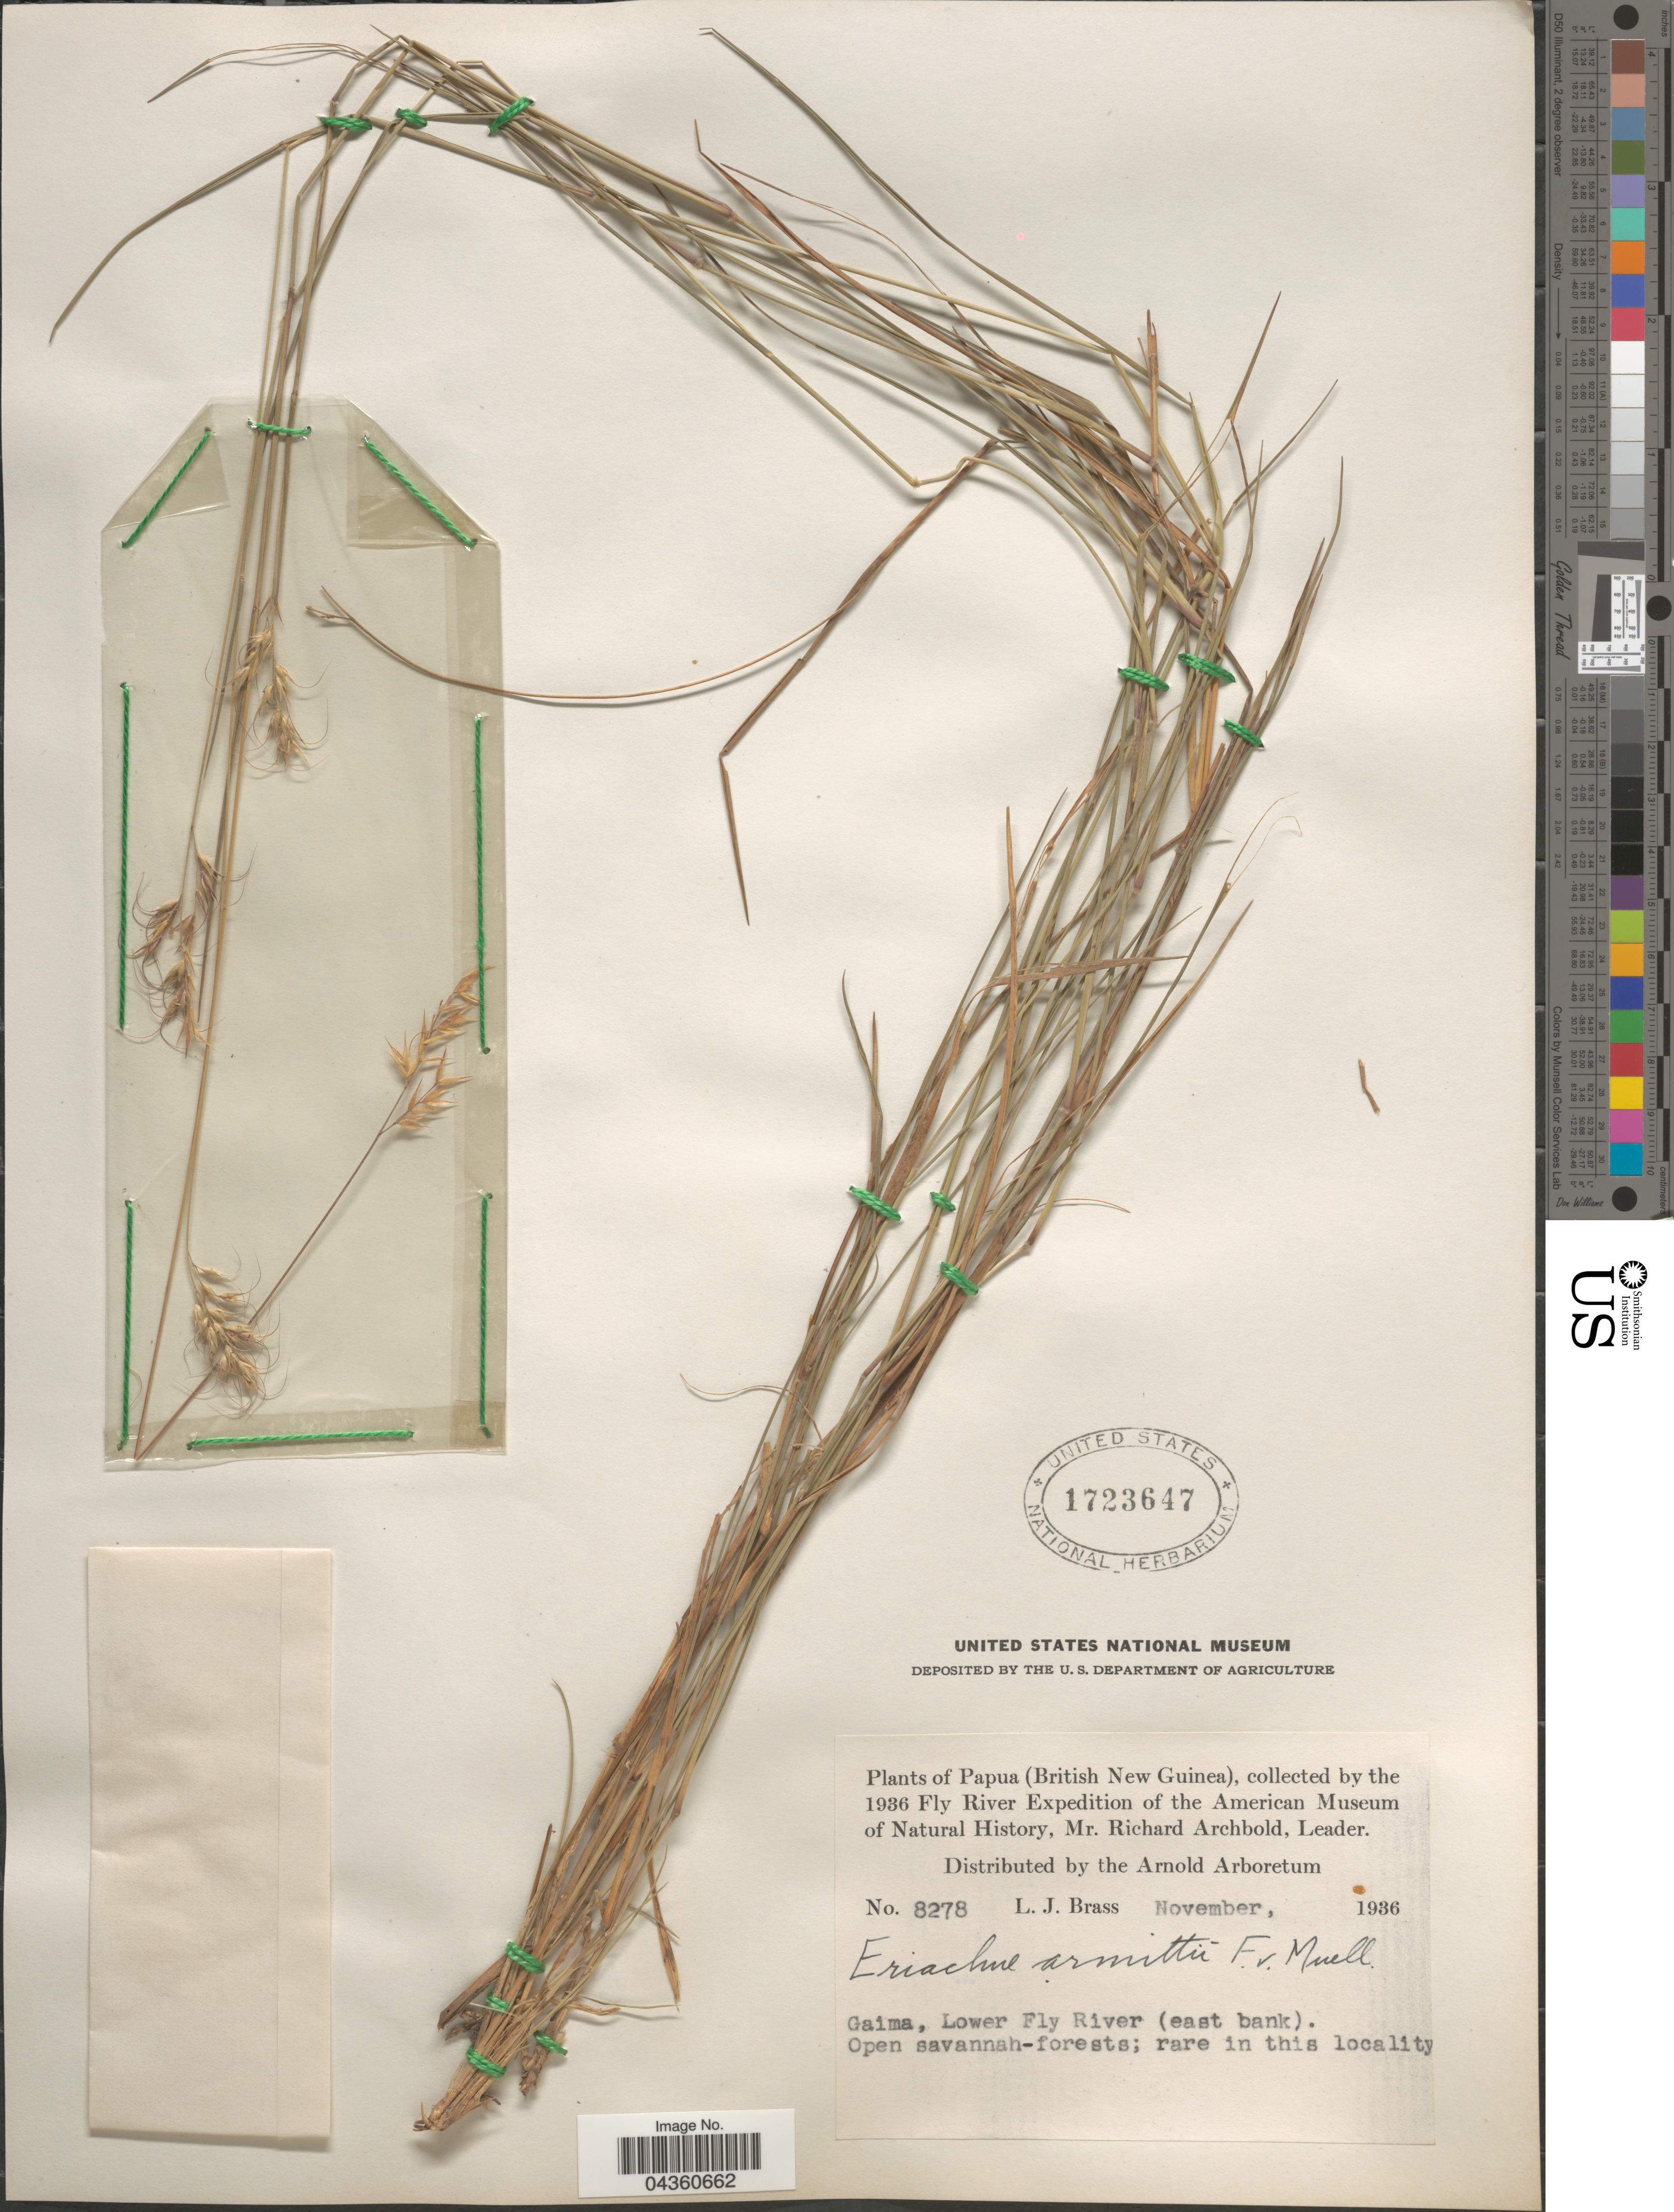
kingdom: Plantae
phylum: Tracheophyta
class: Liliopsida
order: Poales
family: Poaceae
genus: Eriachne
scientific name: Eriachne triseta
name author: Nees ex Steud.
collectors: L. J. Brass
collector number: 8278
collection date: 1936-11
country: Papua New Guinea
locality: Papua (British New Guinea). 1936 Fly River Expedition of the American Museum of Natural History. Gaima, Lower Fly River (east bank).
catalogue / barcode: US 1723647